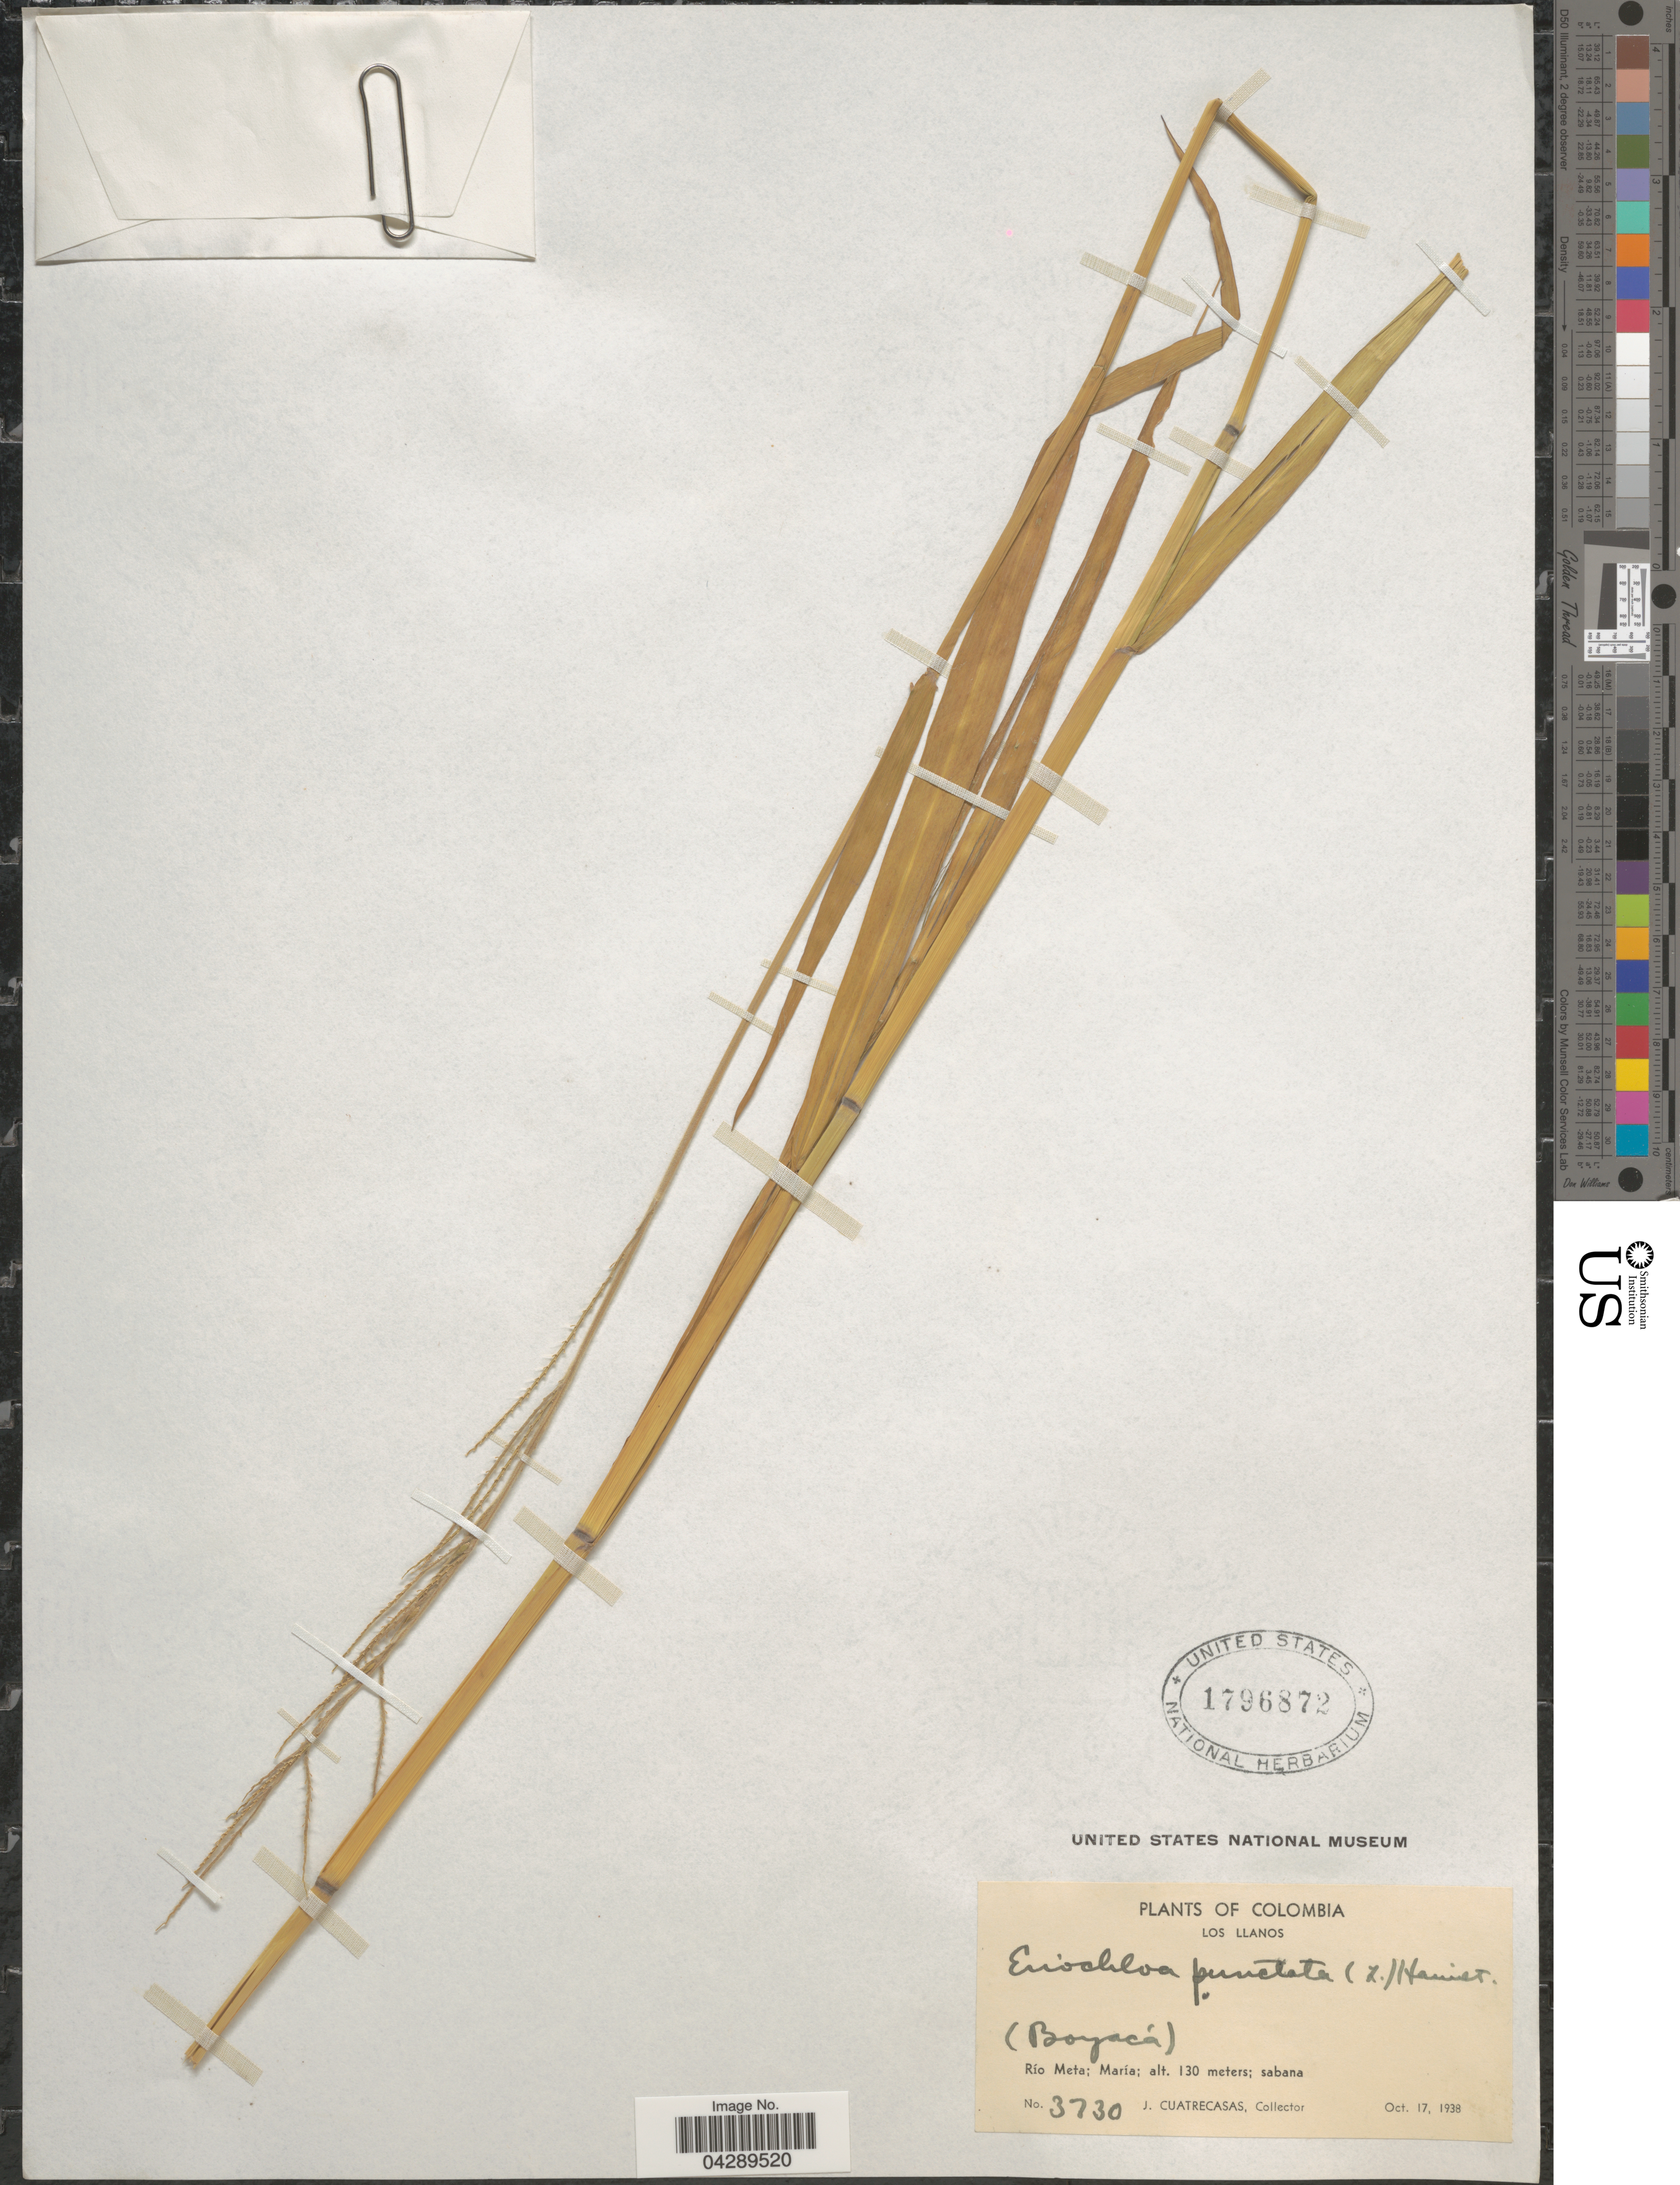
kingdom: Plantae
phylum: Tracheophyta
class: Liliopsida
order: Poales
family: Poaceae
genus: Eriochloa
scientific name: Eriochloa punctata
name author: (L.) Desv. ex Ham.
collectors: J. Cuatrecasas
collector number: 3730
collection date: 1938-10-17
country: Colombia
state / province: Boyacá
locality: Los Llanos. Río Meta; María.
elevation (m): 130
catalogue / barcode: US 1796872